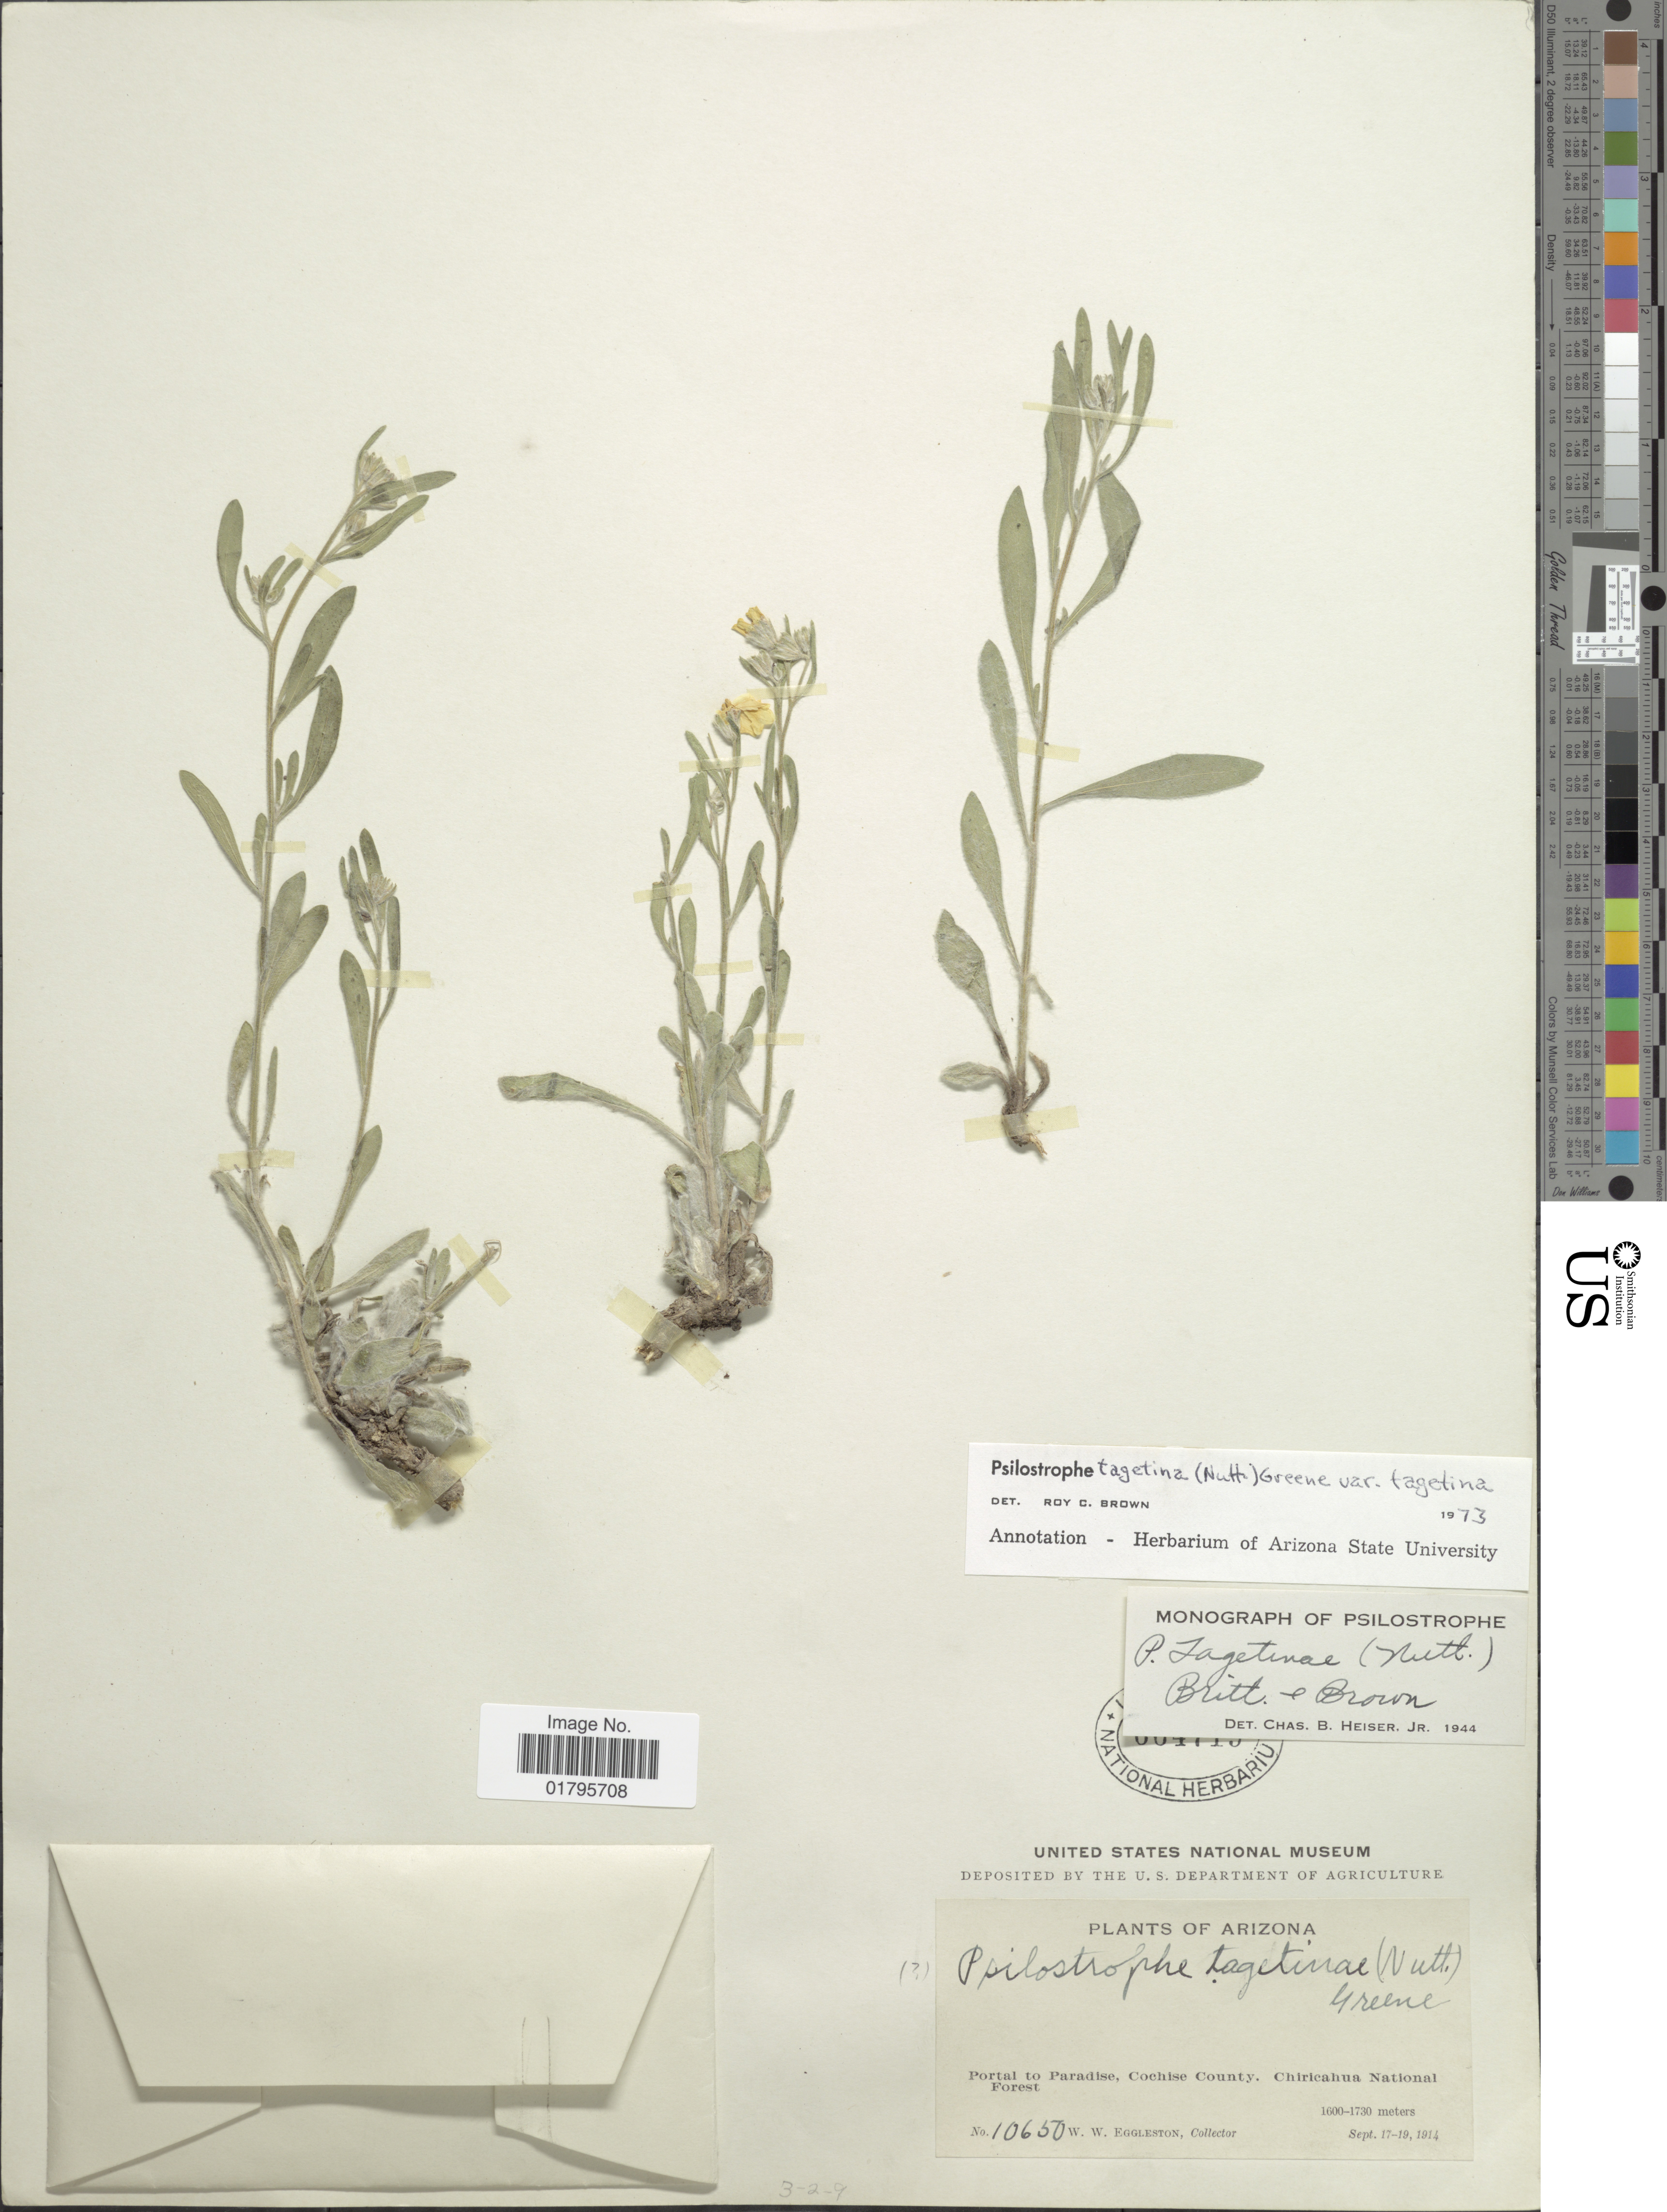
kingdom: Plantae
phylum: Tracheophyta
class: Magnoliopsida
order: Asterales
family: Asteraceae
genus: Psilostrophe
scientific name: Psilostrophe tagetina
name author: (Nutt.) Greene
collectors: W. W. Eggleston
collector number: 10650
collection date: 1914-09-17/1914-09-19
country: United States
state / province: Arizona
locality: Portal to Paradise, Cpchise County, Chiricahua National Forest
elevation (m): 1600